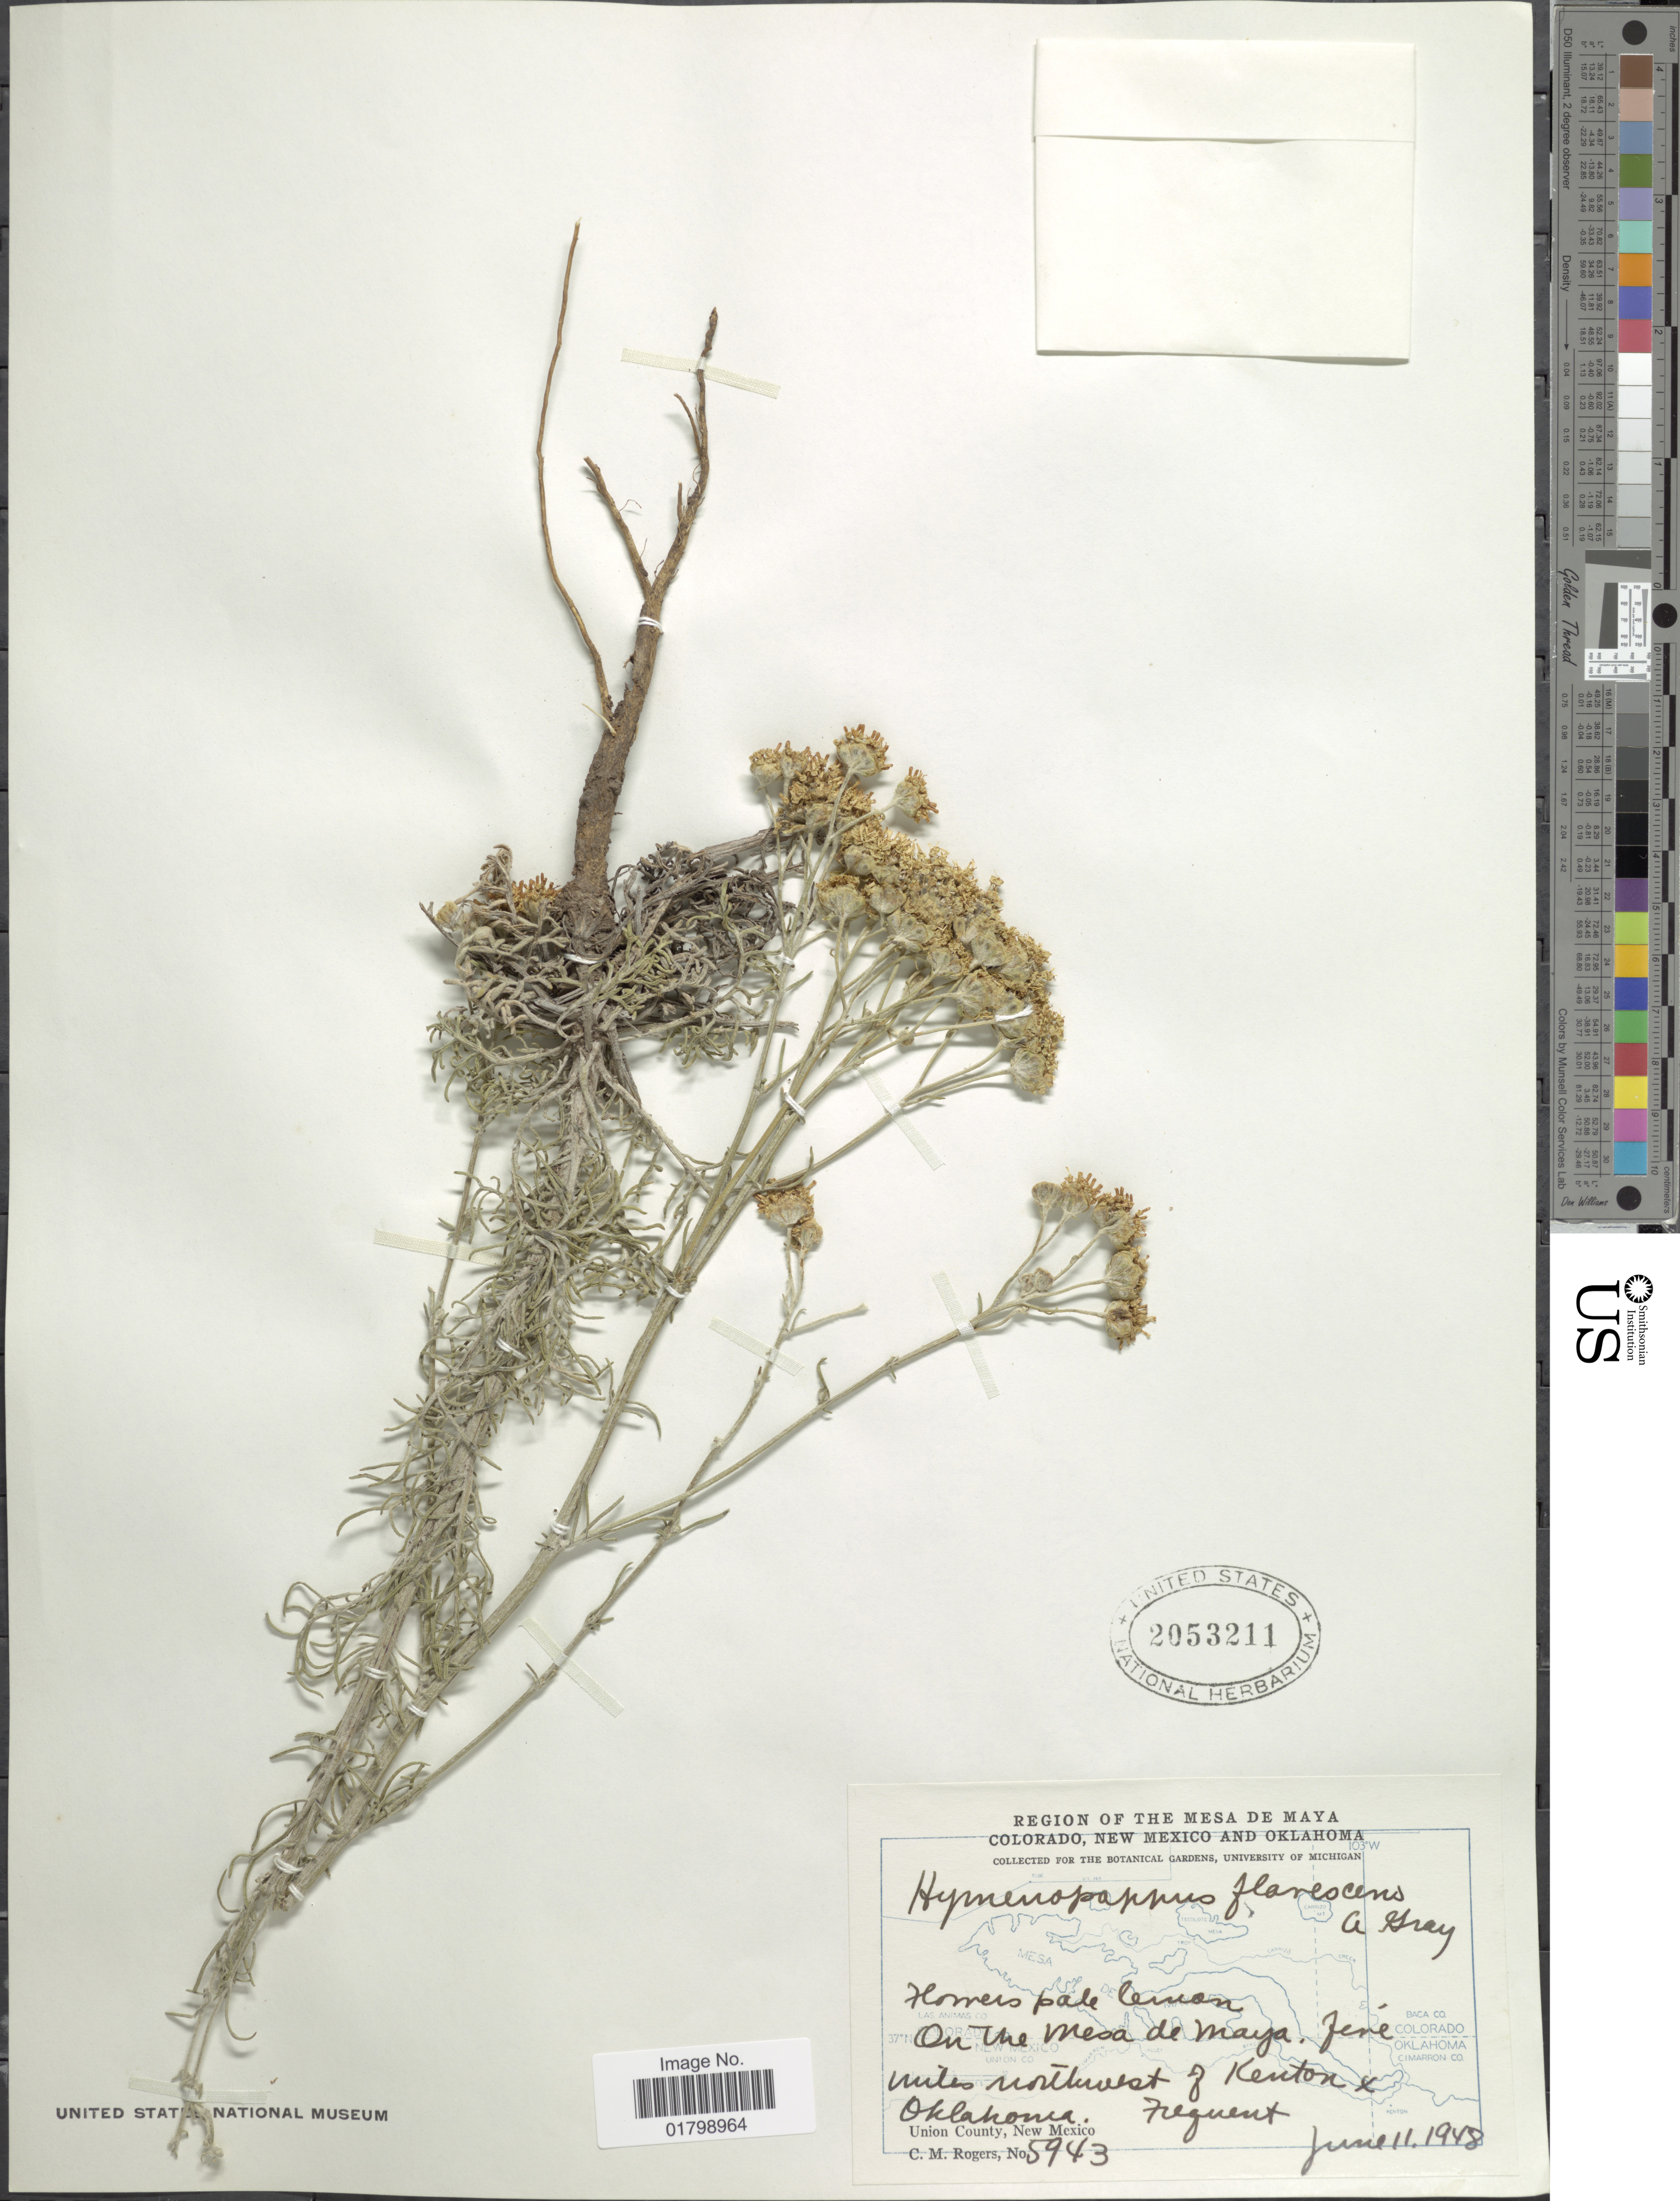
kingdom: Plantae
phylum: Tracheophyta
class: Magnoliopsida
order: Asterales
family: Asteraceae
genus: Hymenopappus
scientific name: Hymenopappus flavescens var. flavescens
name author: A. Gray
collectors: C. M. Rogers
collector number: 5943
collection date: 1948-06-11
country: United States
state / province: New Mexico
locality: On the Mesa de Maya, Jere miles northwest of Kenton X, Union County, New Mexico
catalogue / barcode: US 2053211